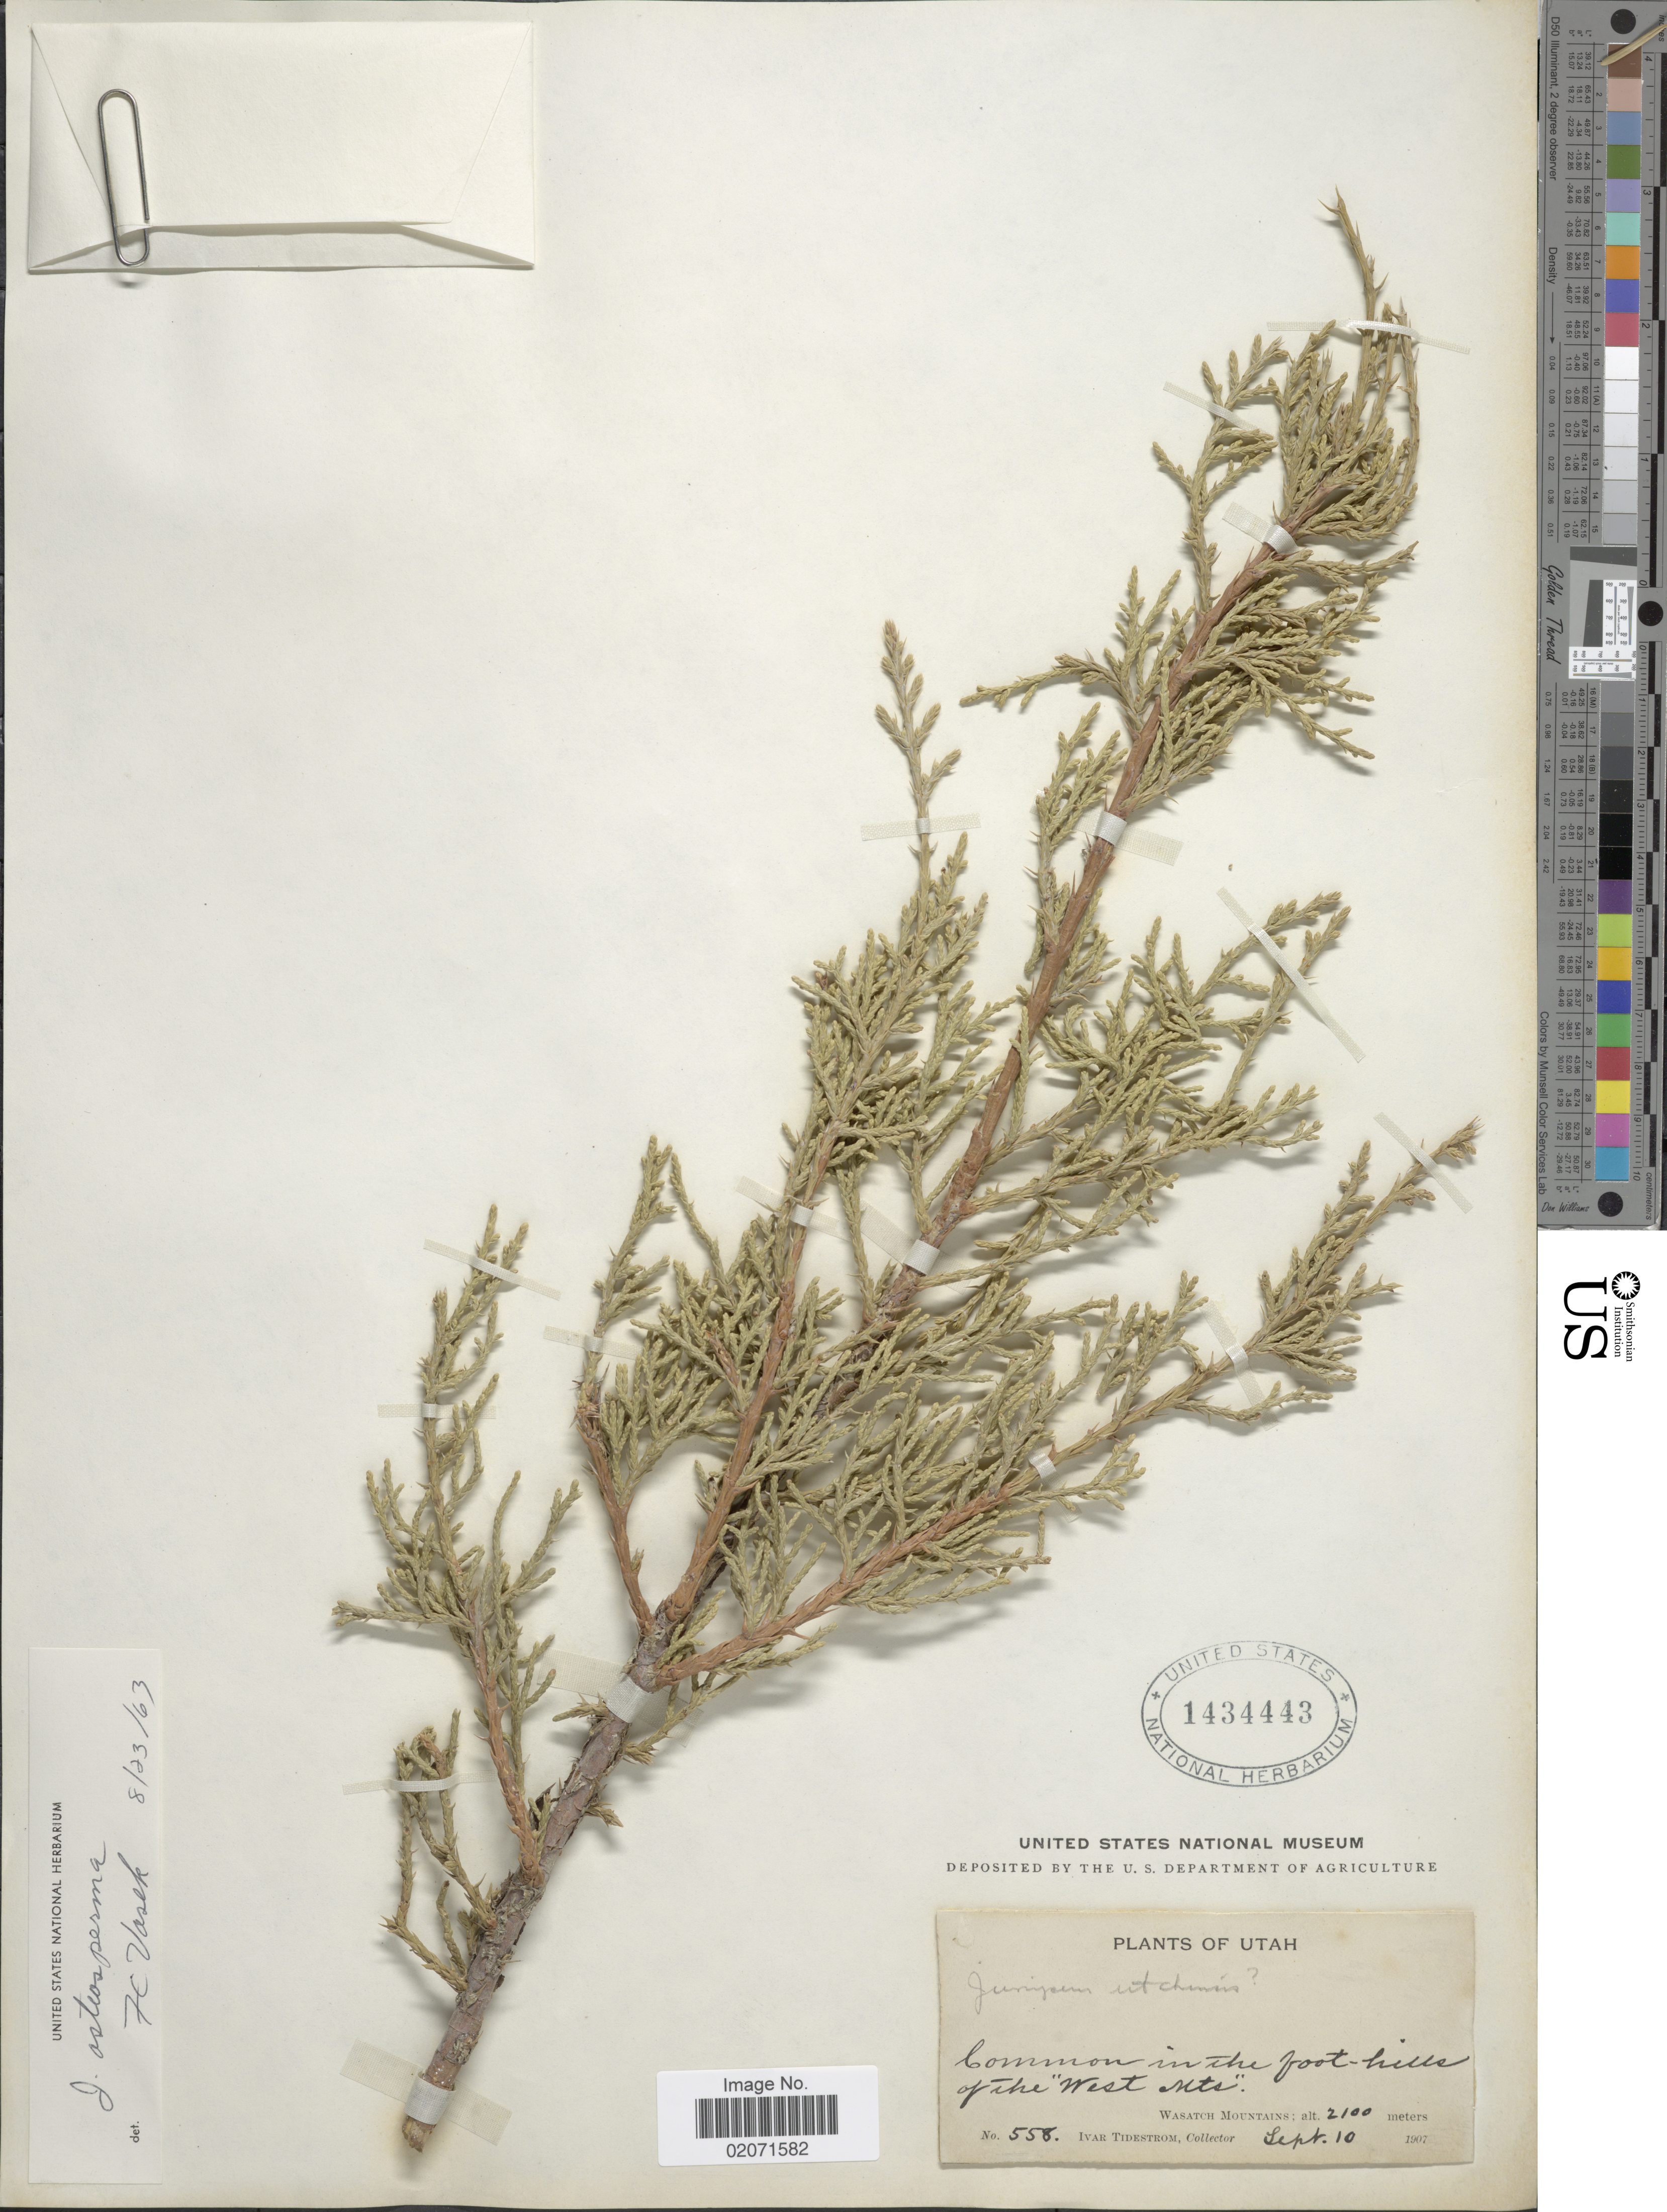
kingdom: Plantae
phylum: Tracheophyta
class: Pinopsida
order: Pinales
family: Cupressaceae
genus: Juniperus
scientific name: Juniperus osteosperma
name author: (Torr.) Little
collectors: I. F. Tidestrom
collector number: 558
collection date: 1907-09-10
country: United States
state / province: Utah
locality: Common in the foothills of the "West Mts". Wasatch Mountains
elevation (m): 2100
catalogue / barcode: US 1434443